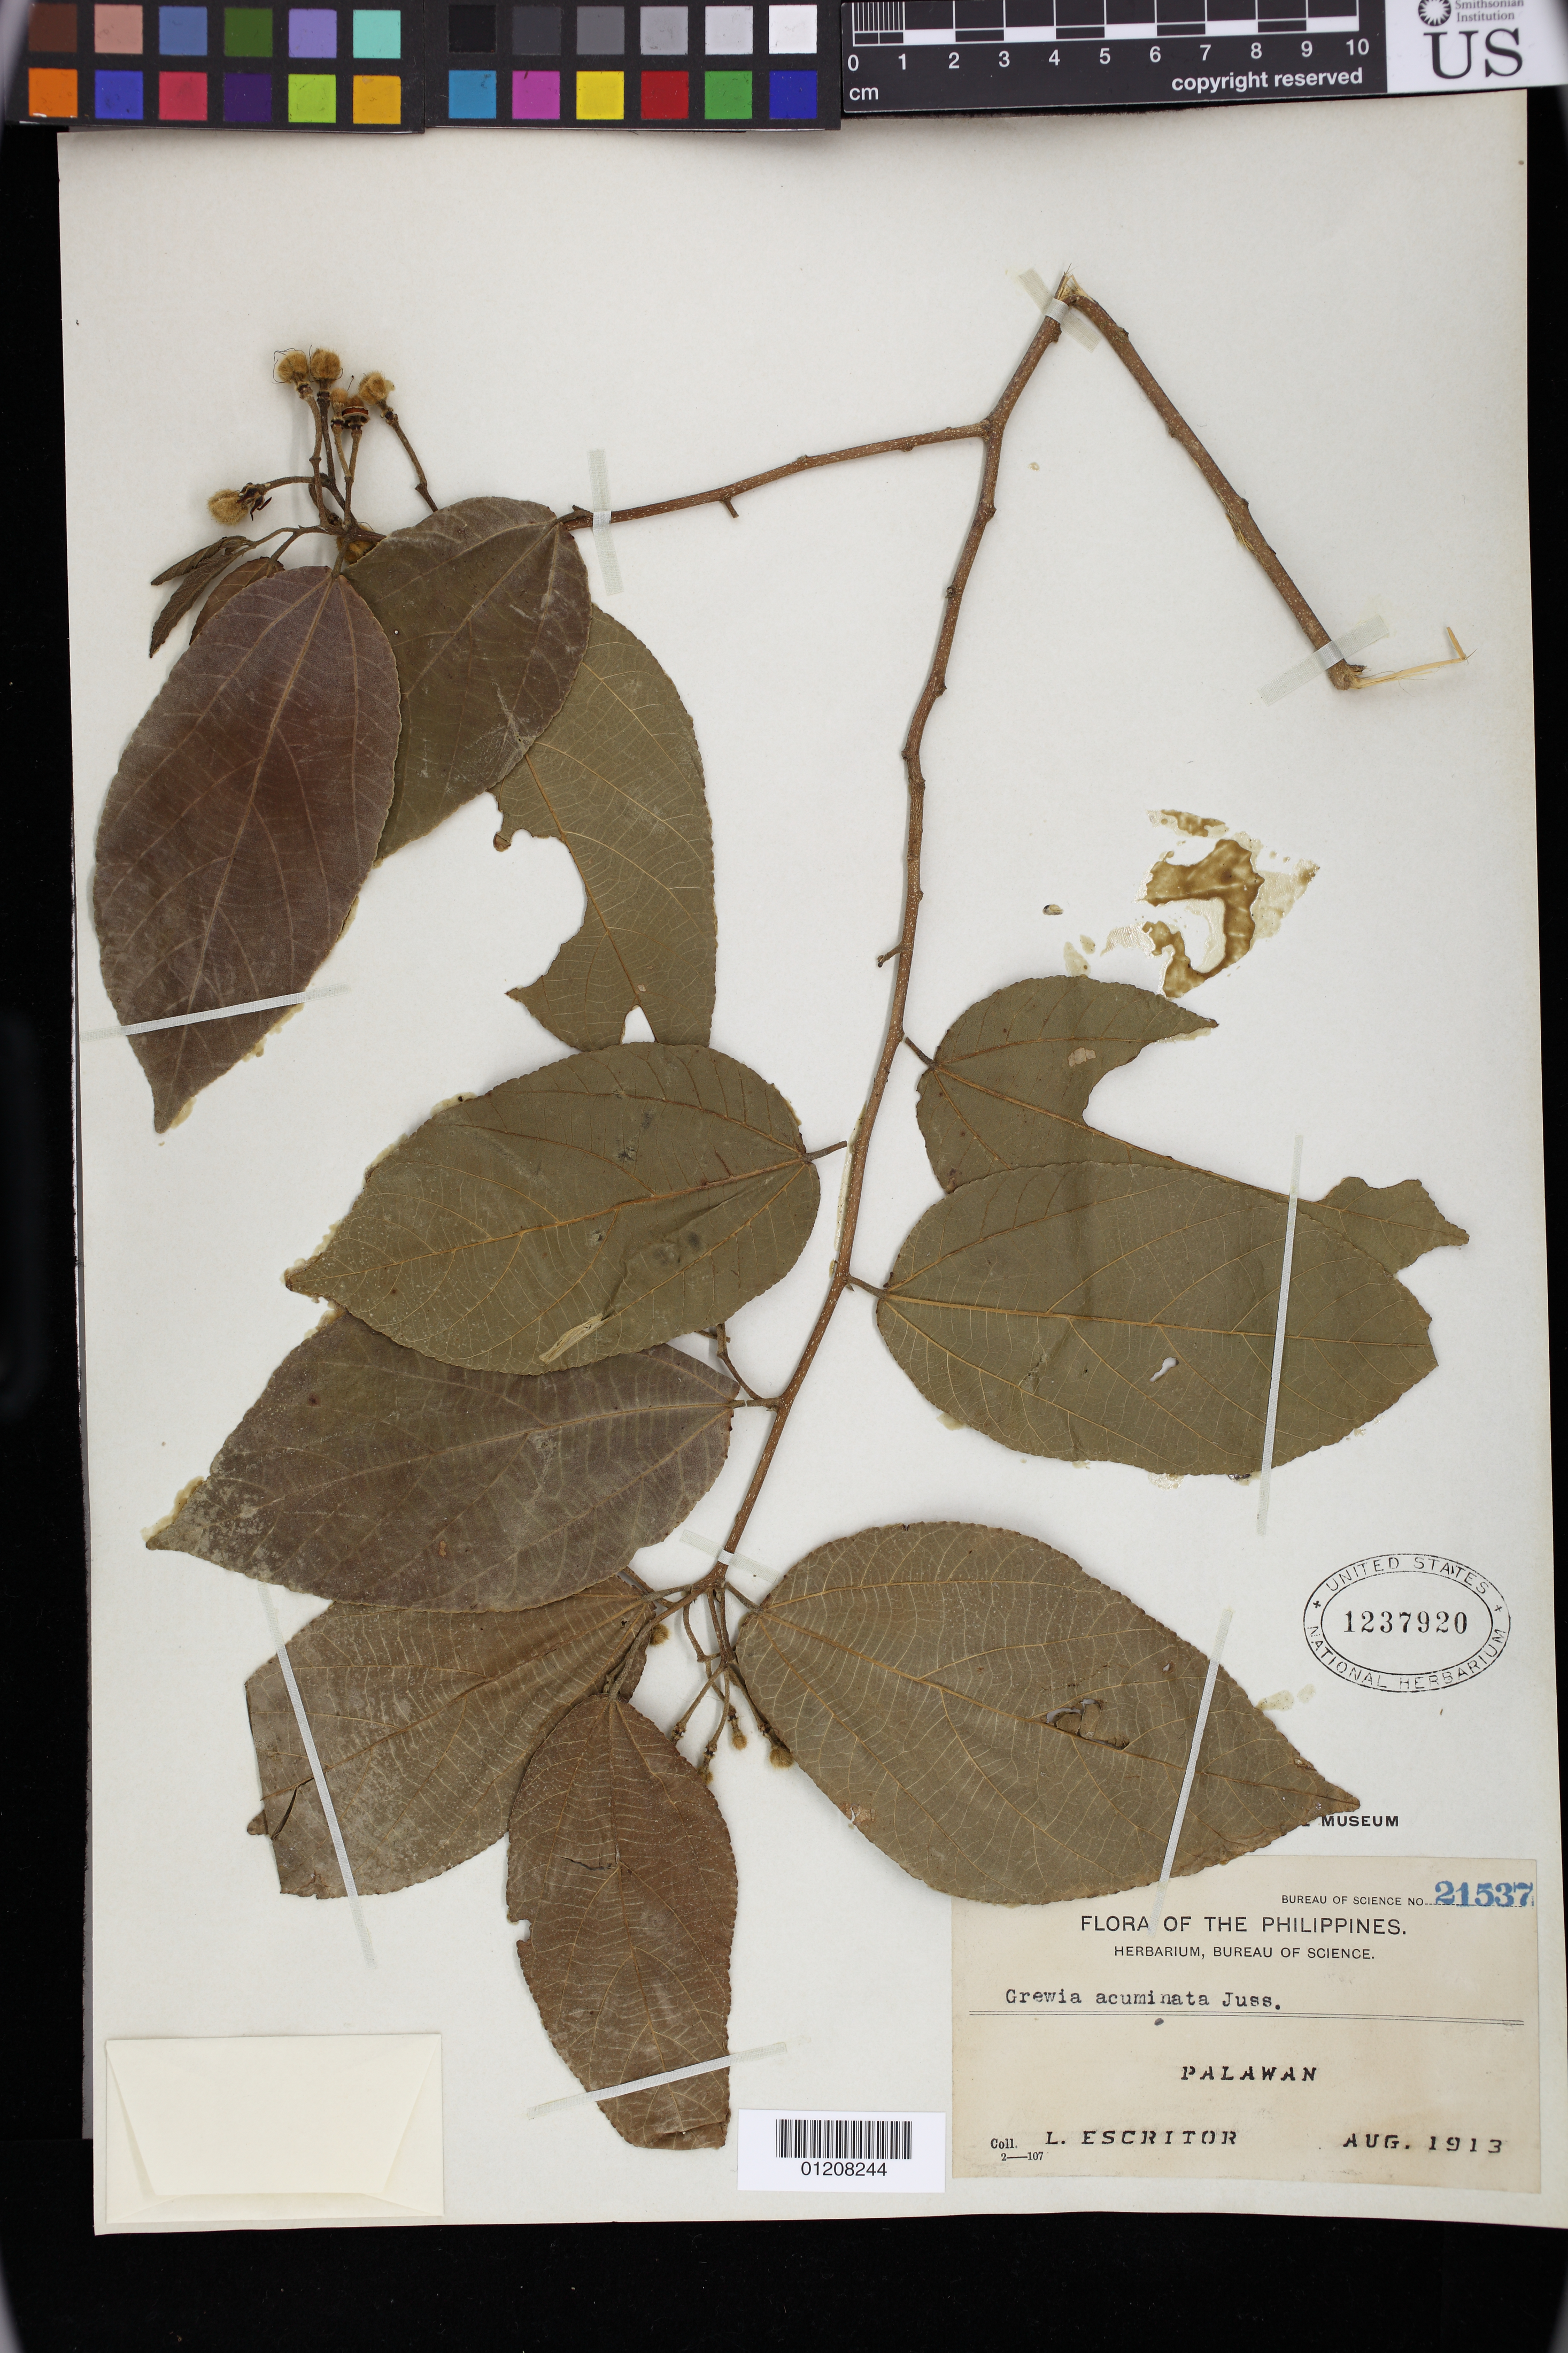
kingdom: Plantae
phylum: Tracheophyta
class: Magnoliopsida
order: Malvales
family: Malvaceae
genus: Grewia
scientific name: Grewia acuminata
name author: Juss.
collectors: L. Escritor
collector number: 21537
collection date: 1913-08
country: Philippines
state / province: Mimaropa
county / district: Palawan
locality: Palawan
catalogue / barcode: US 1237920